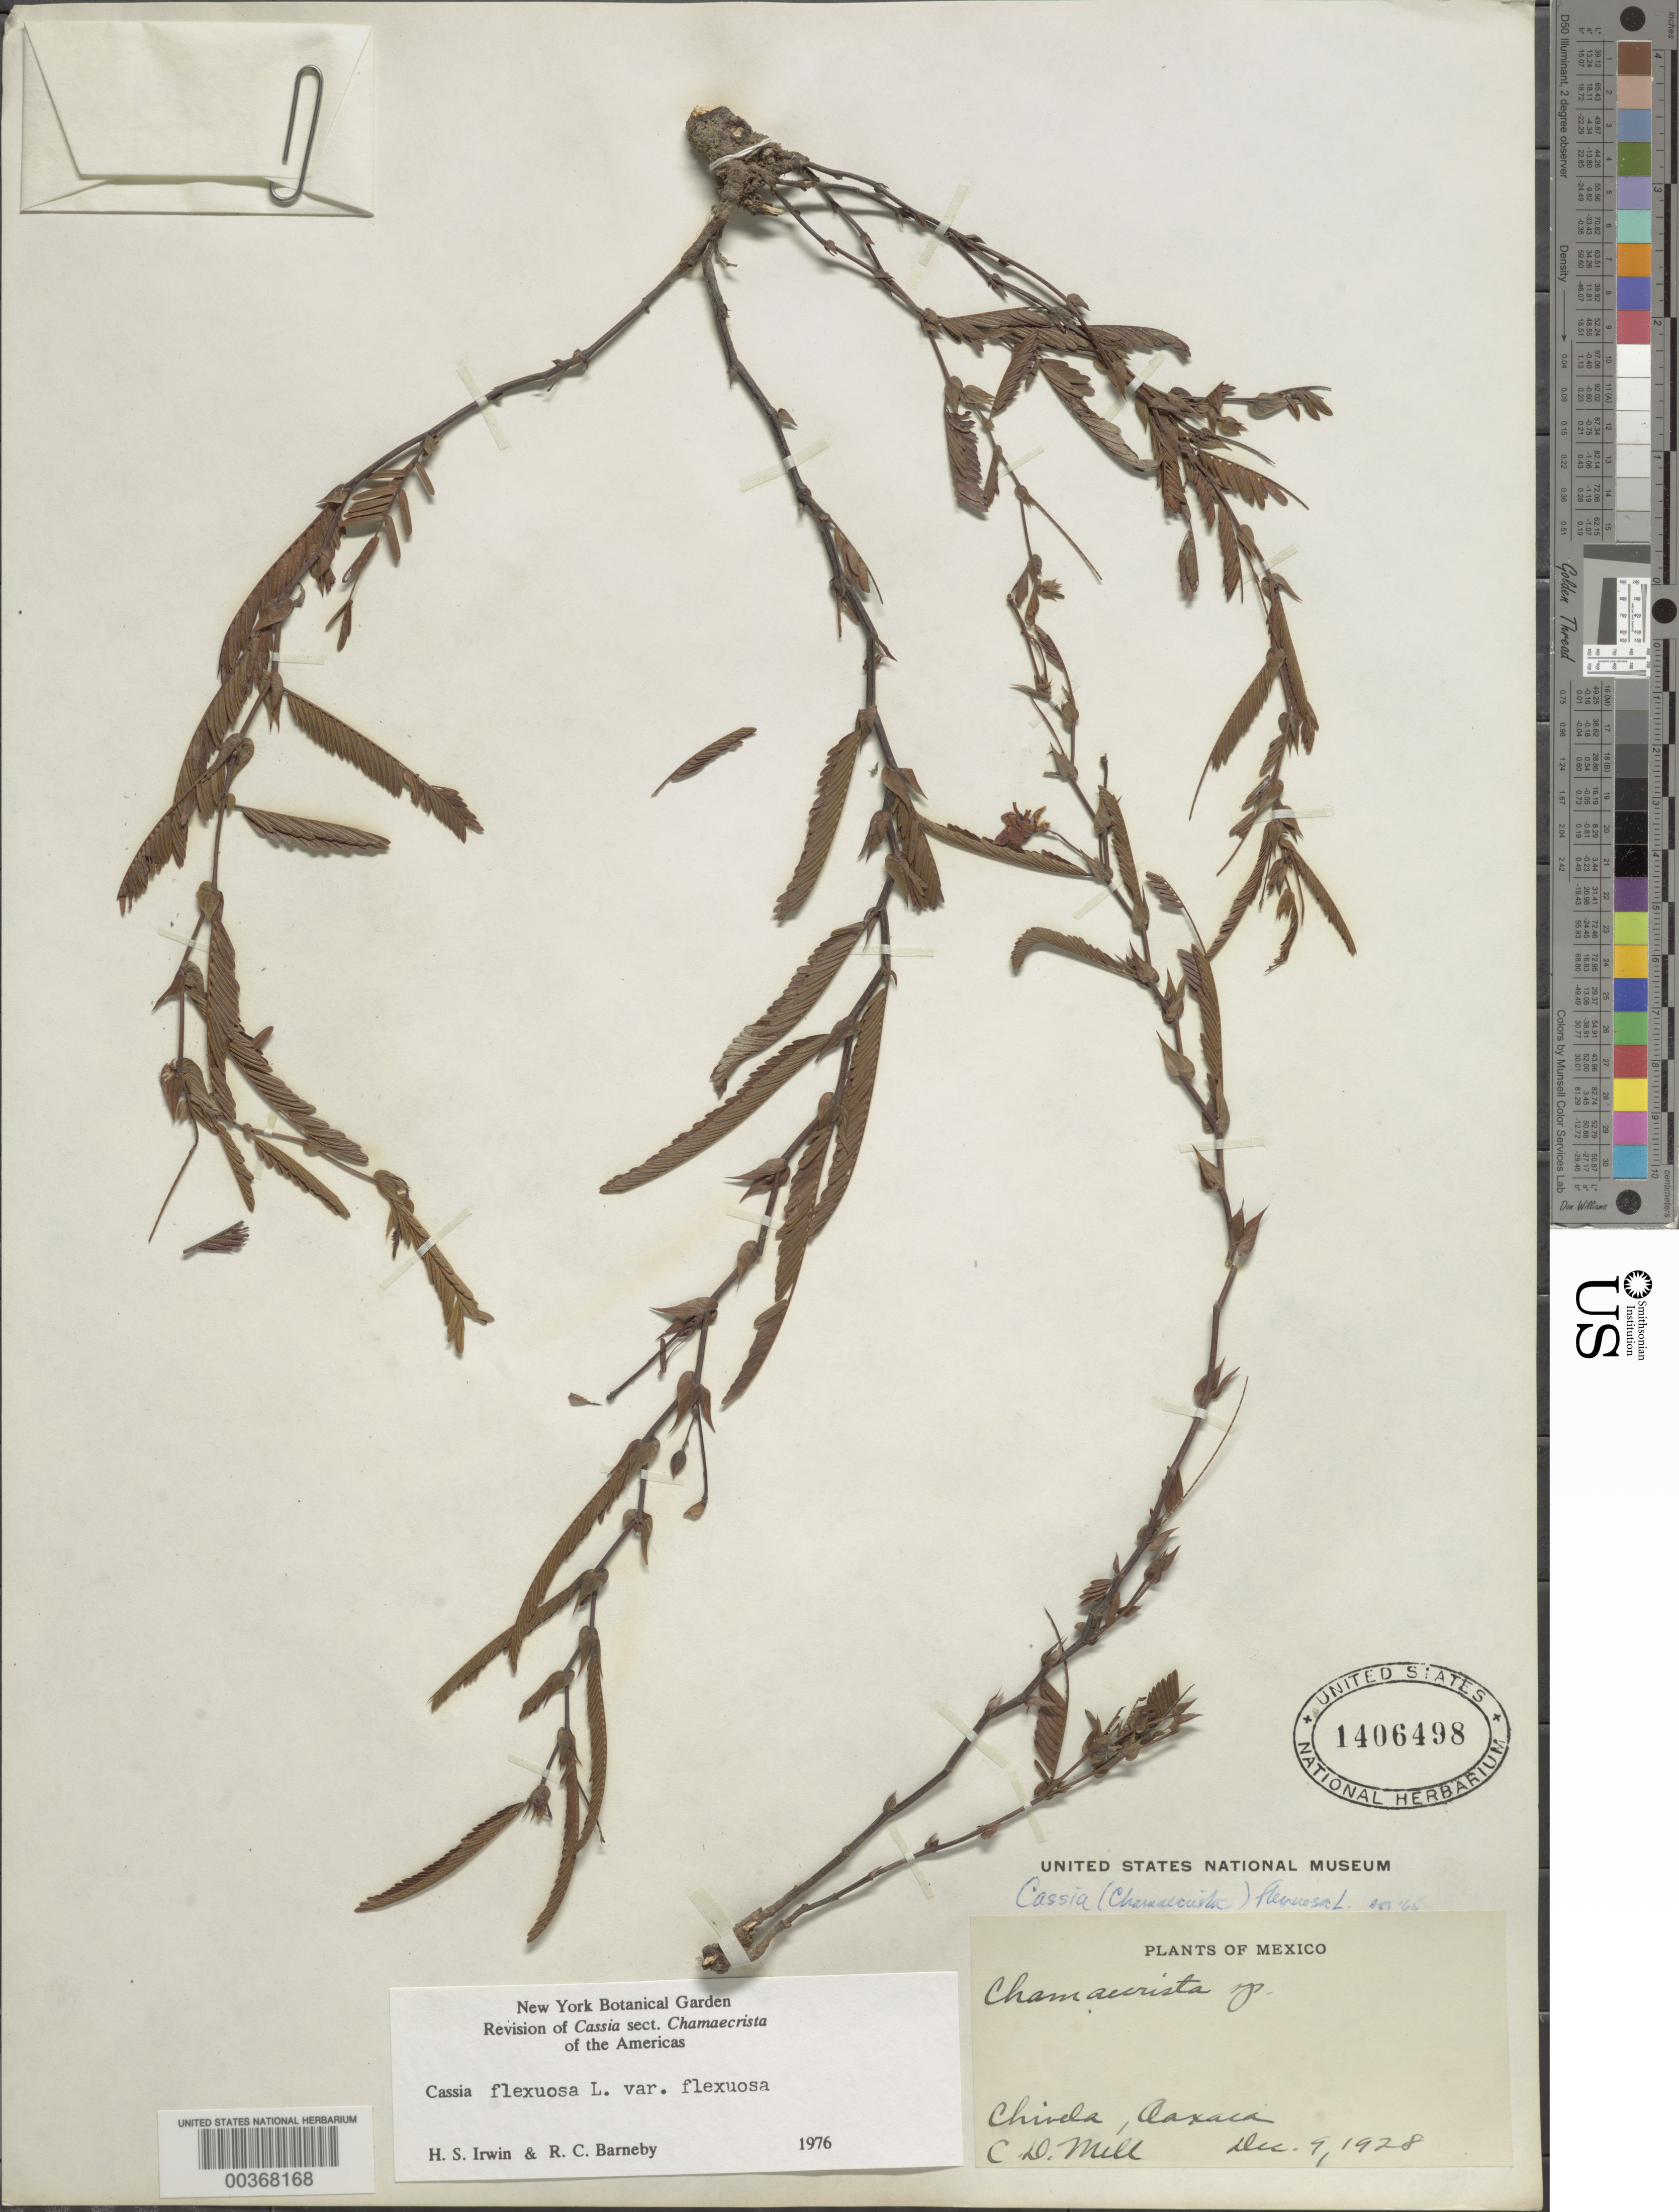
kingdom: Plantae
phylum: Tracheophyta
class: Magnoliopsida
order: Fabales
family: Fabaceae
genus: Chamaecrista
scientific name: Chamaecrista flexuosa var. flexuosa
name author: (L.) Greene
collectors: C. D. Mell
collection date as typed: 09 Dec 1928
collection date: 1928-12-09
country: Mexico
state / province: Oaxaca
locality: Chinda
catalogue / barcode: US 1406498